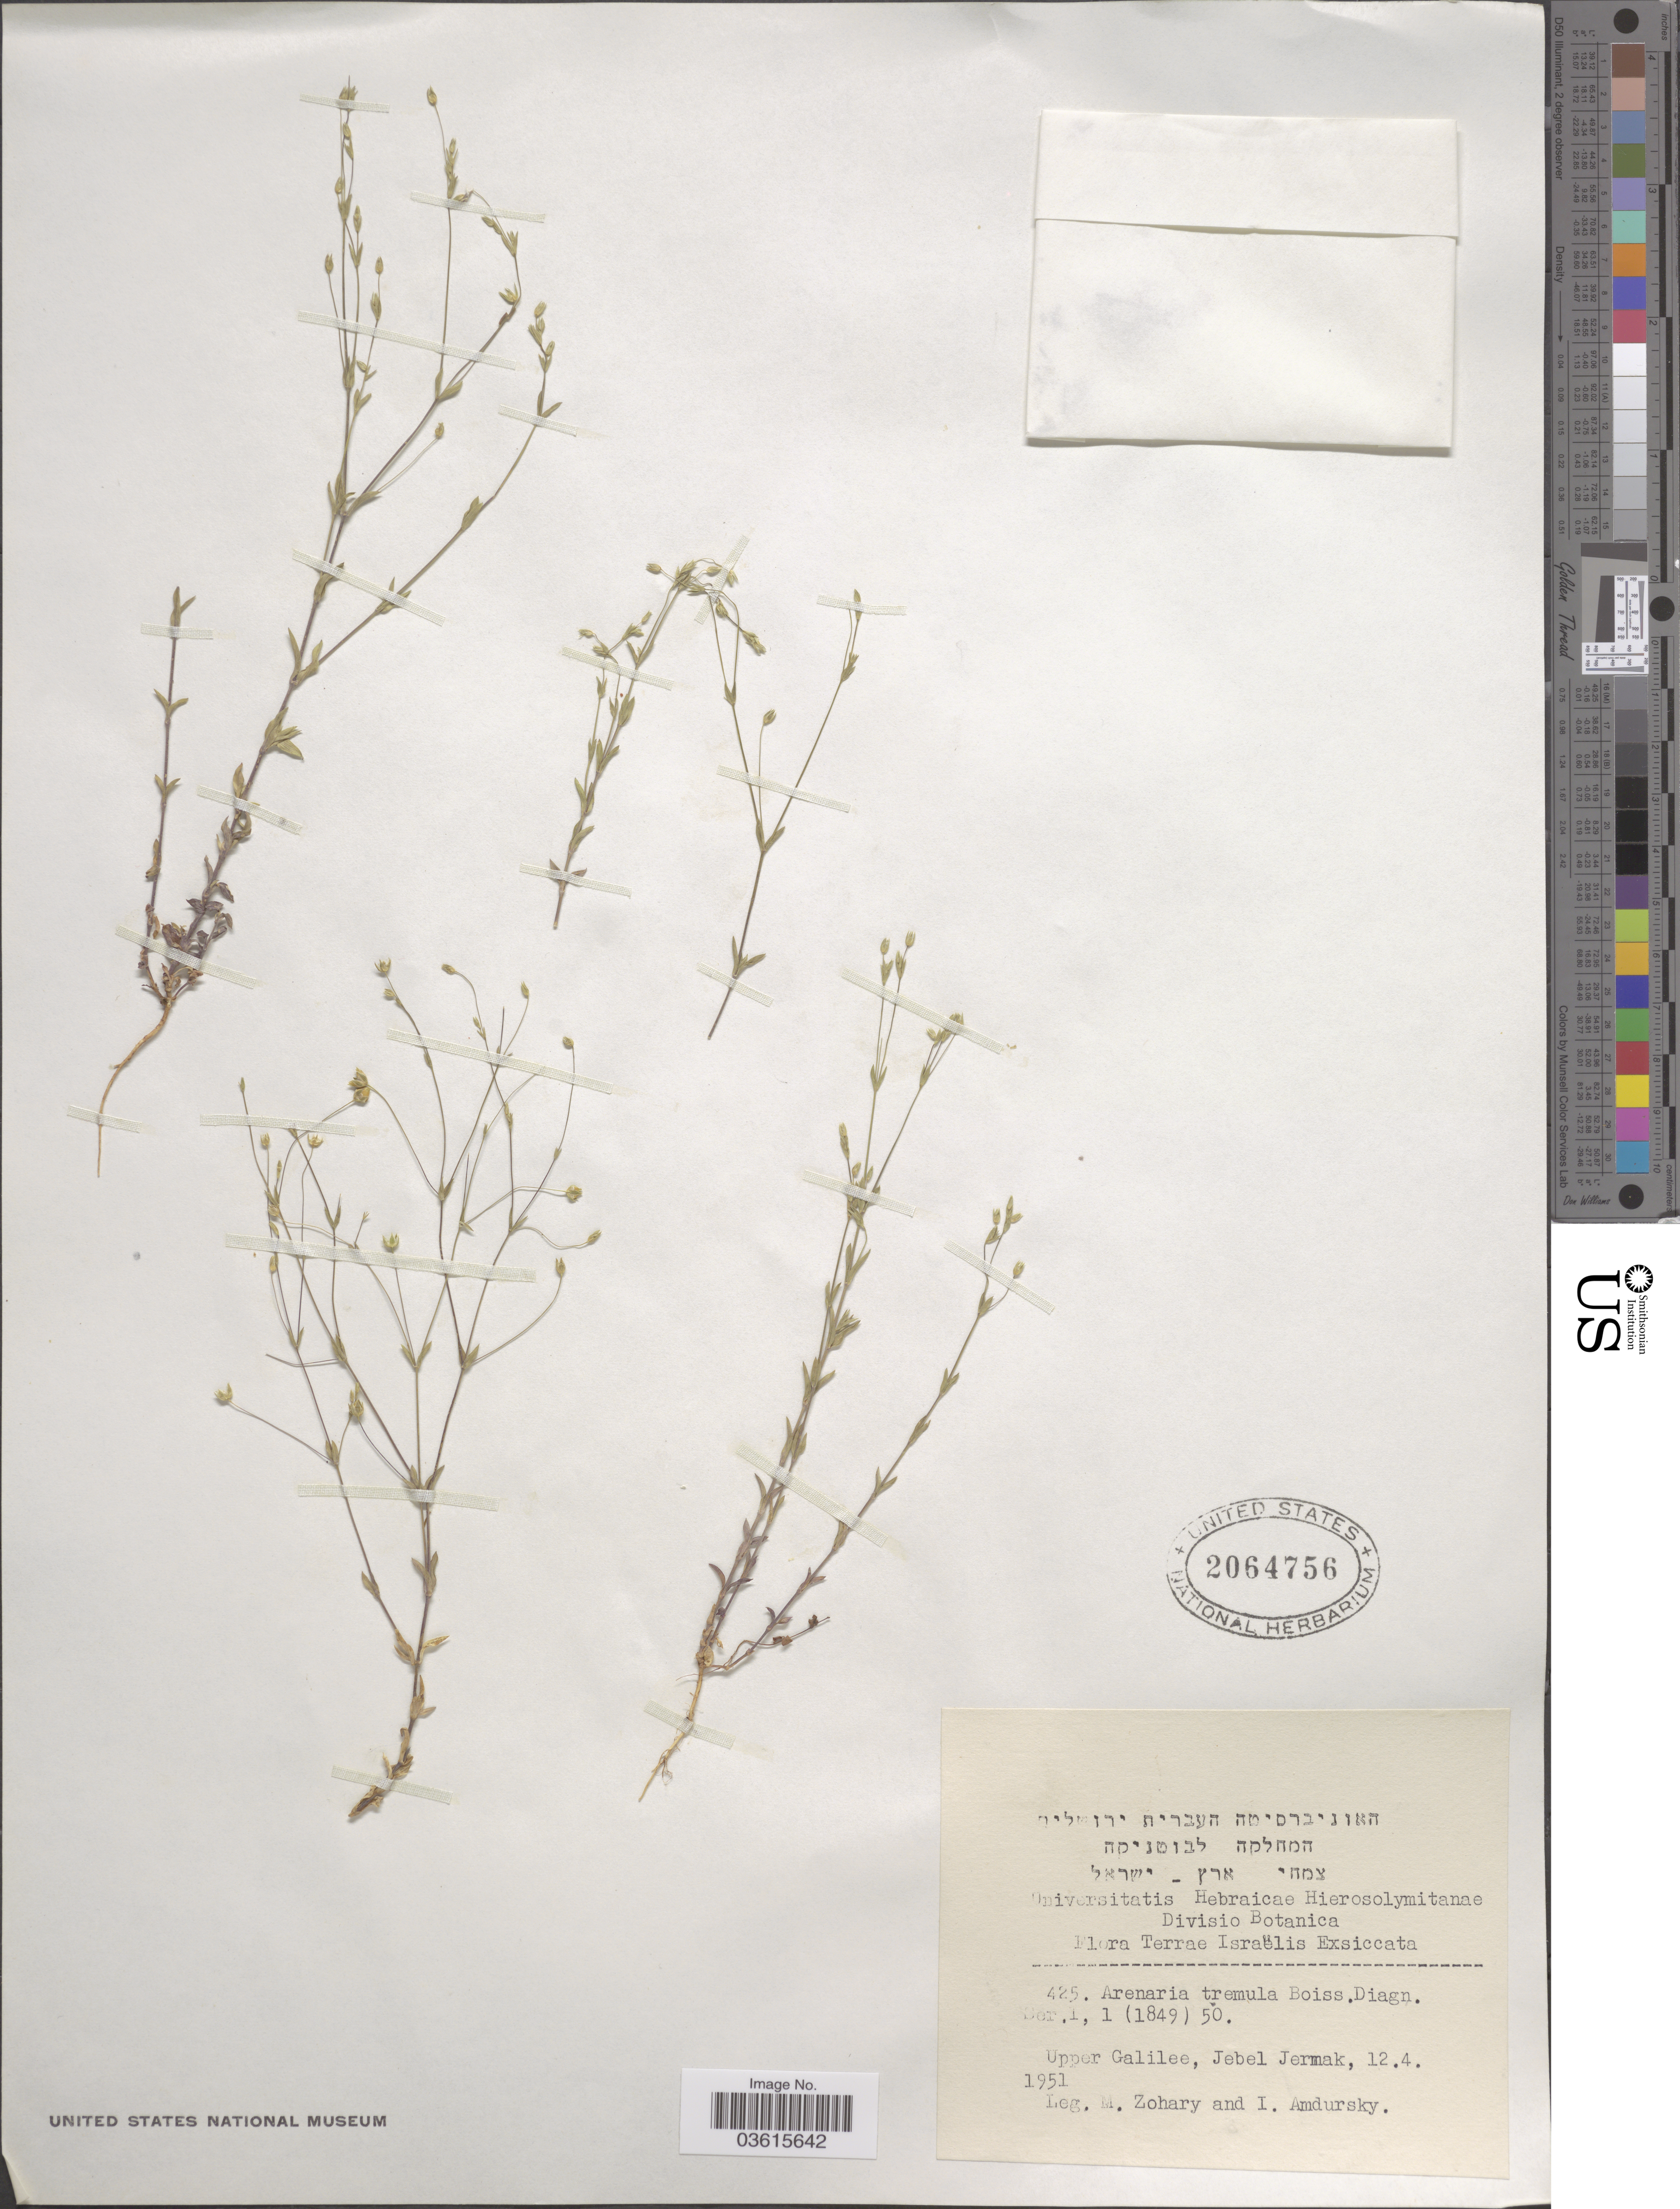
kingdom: Plantae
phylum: Tracheophyta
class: Magnoliopsida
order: Caryophyllales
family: Caryophyllaceae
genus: Arenaria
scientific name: Arenaria tremula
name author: Boiss.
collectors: M. Zohary & I. Amdursky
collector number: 425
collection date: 1951-04-12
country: Israel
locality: Terrae Israëlis. Upper Galilee, Jebel Jermak.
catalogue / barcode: US 2064756